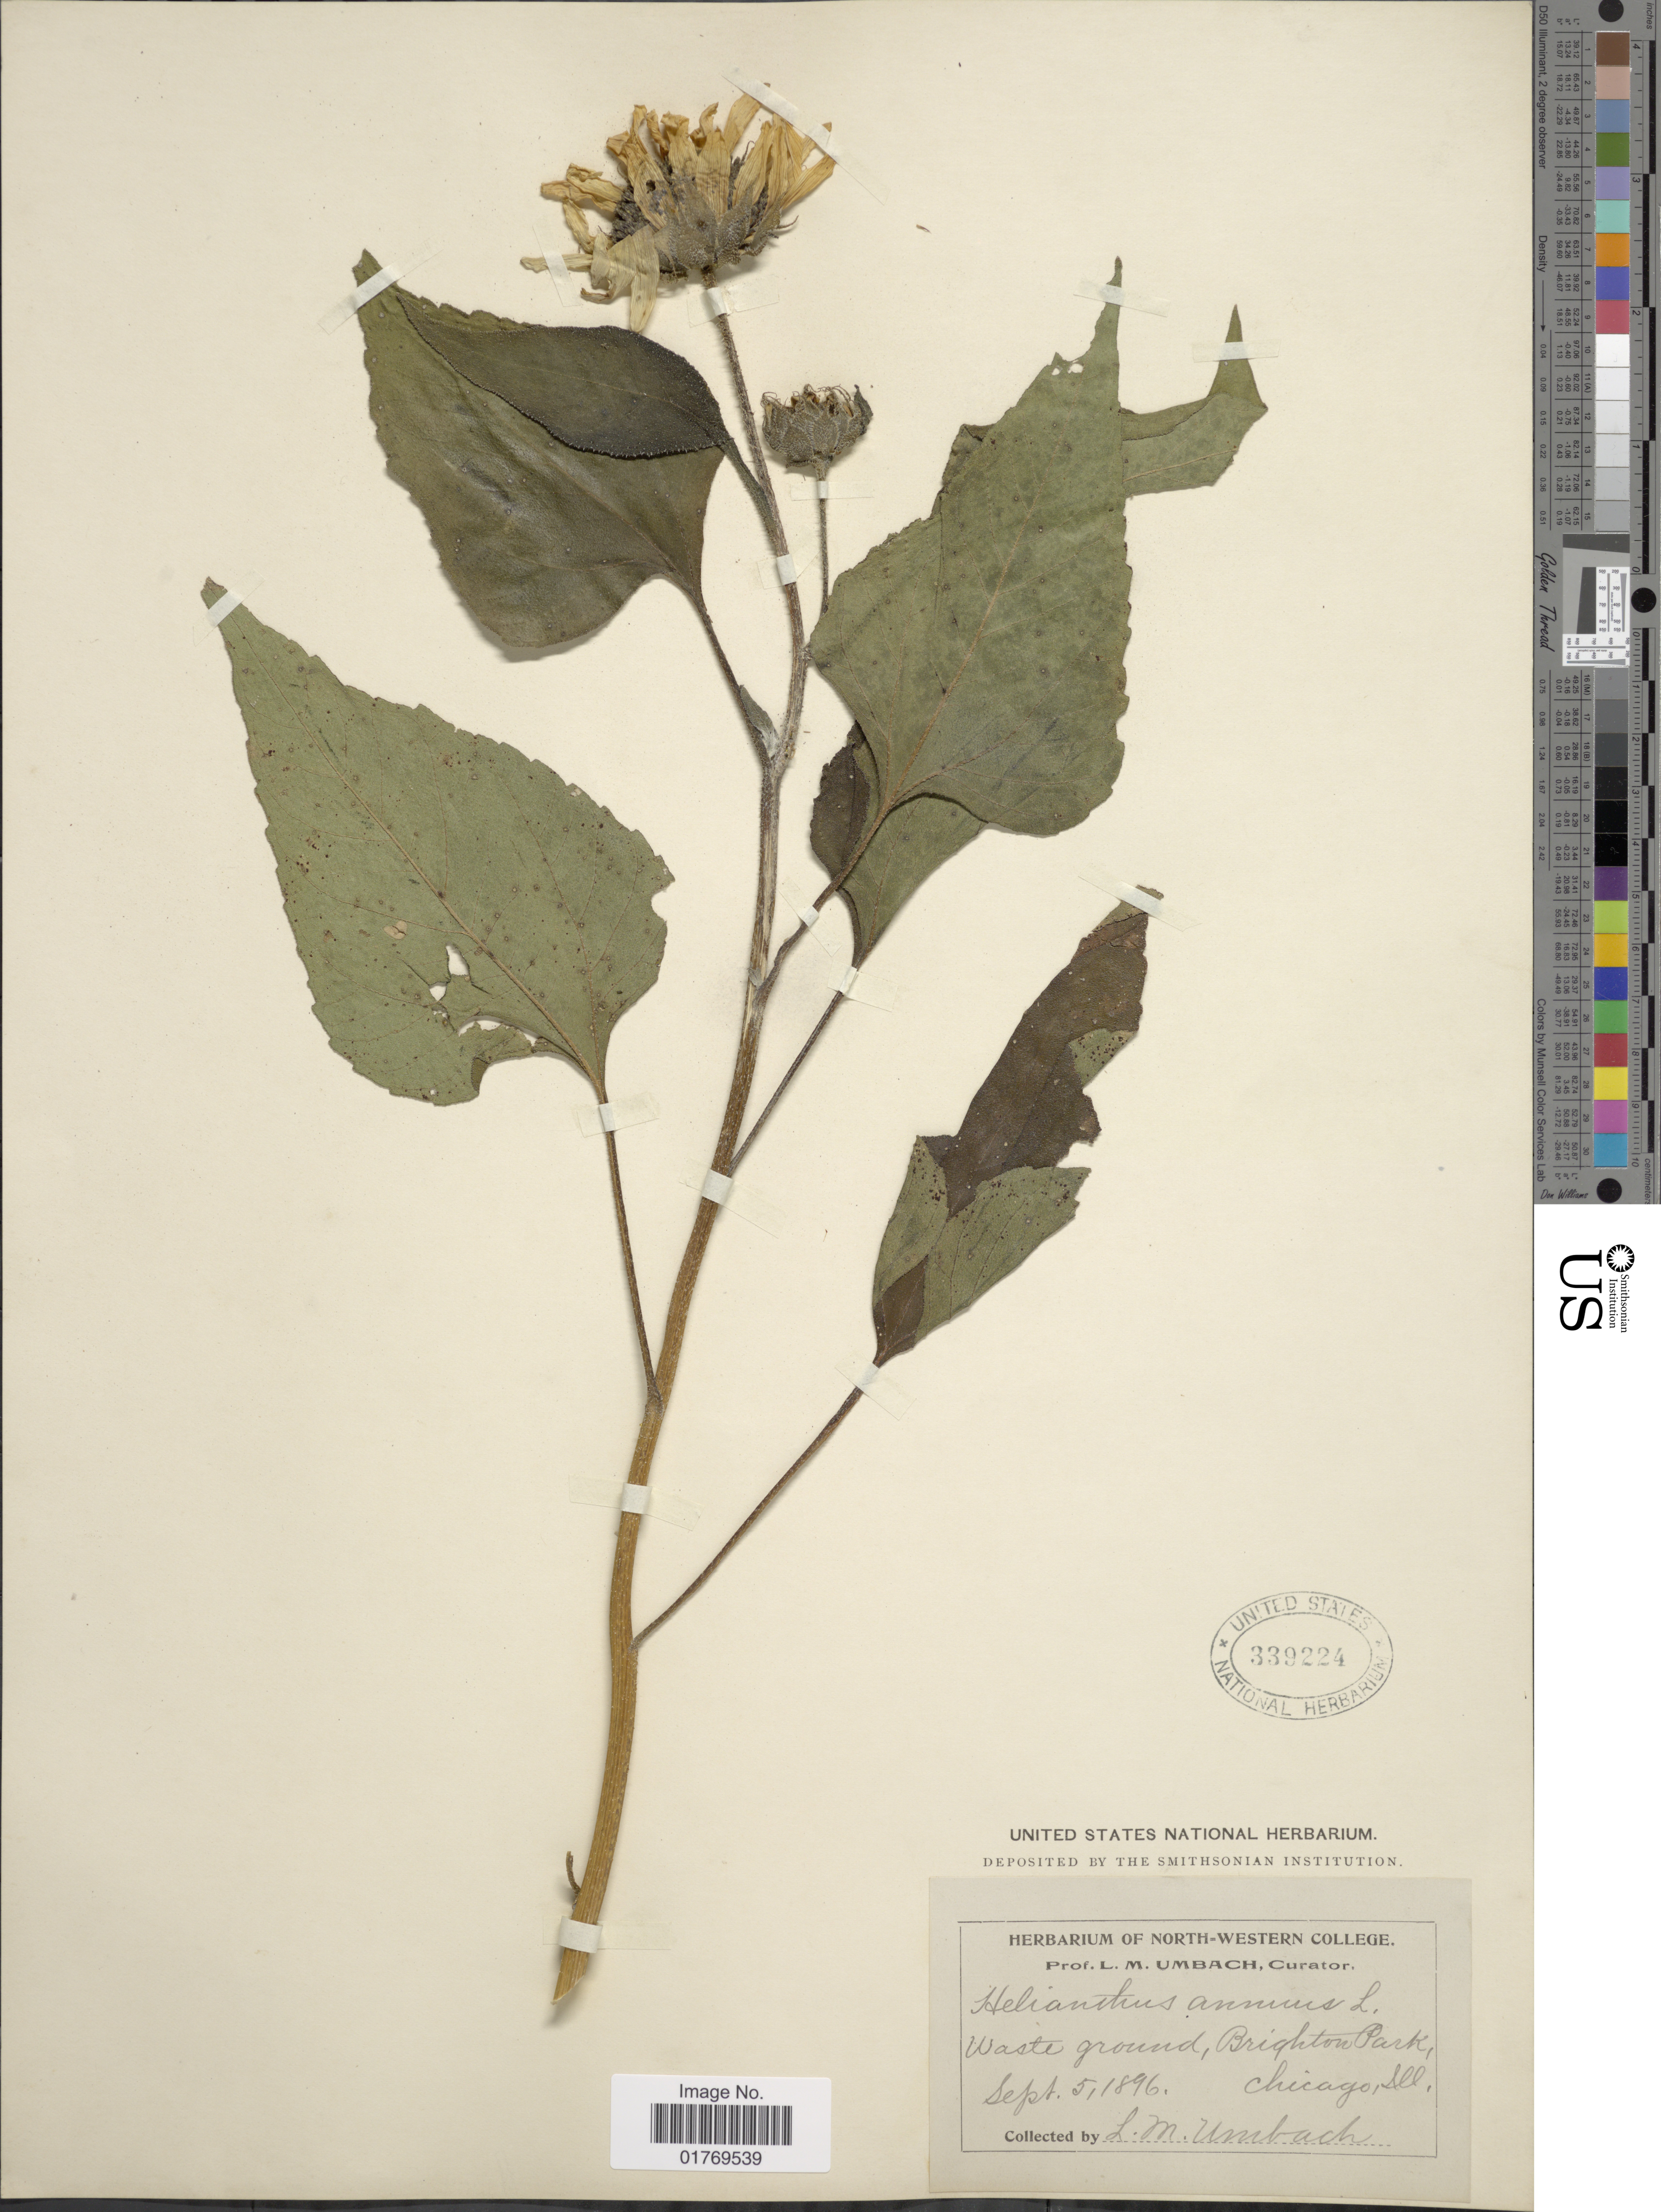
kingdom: Plantae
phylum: Tracheophyta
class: Magnoliopsida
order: Asterales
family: Asteraceae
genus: Helianthus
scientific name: Helianthus annuus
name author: L.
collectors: L. M. Umbach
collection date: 1896-09-05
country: United States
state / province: Illinois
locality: Waste ground, Brighton Park, Chicago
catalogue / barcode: US 339224